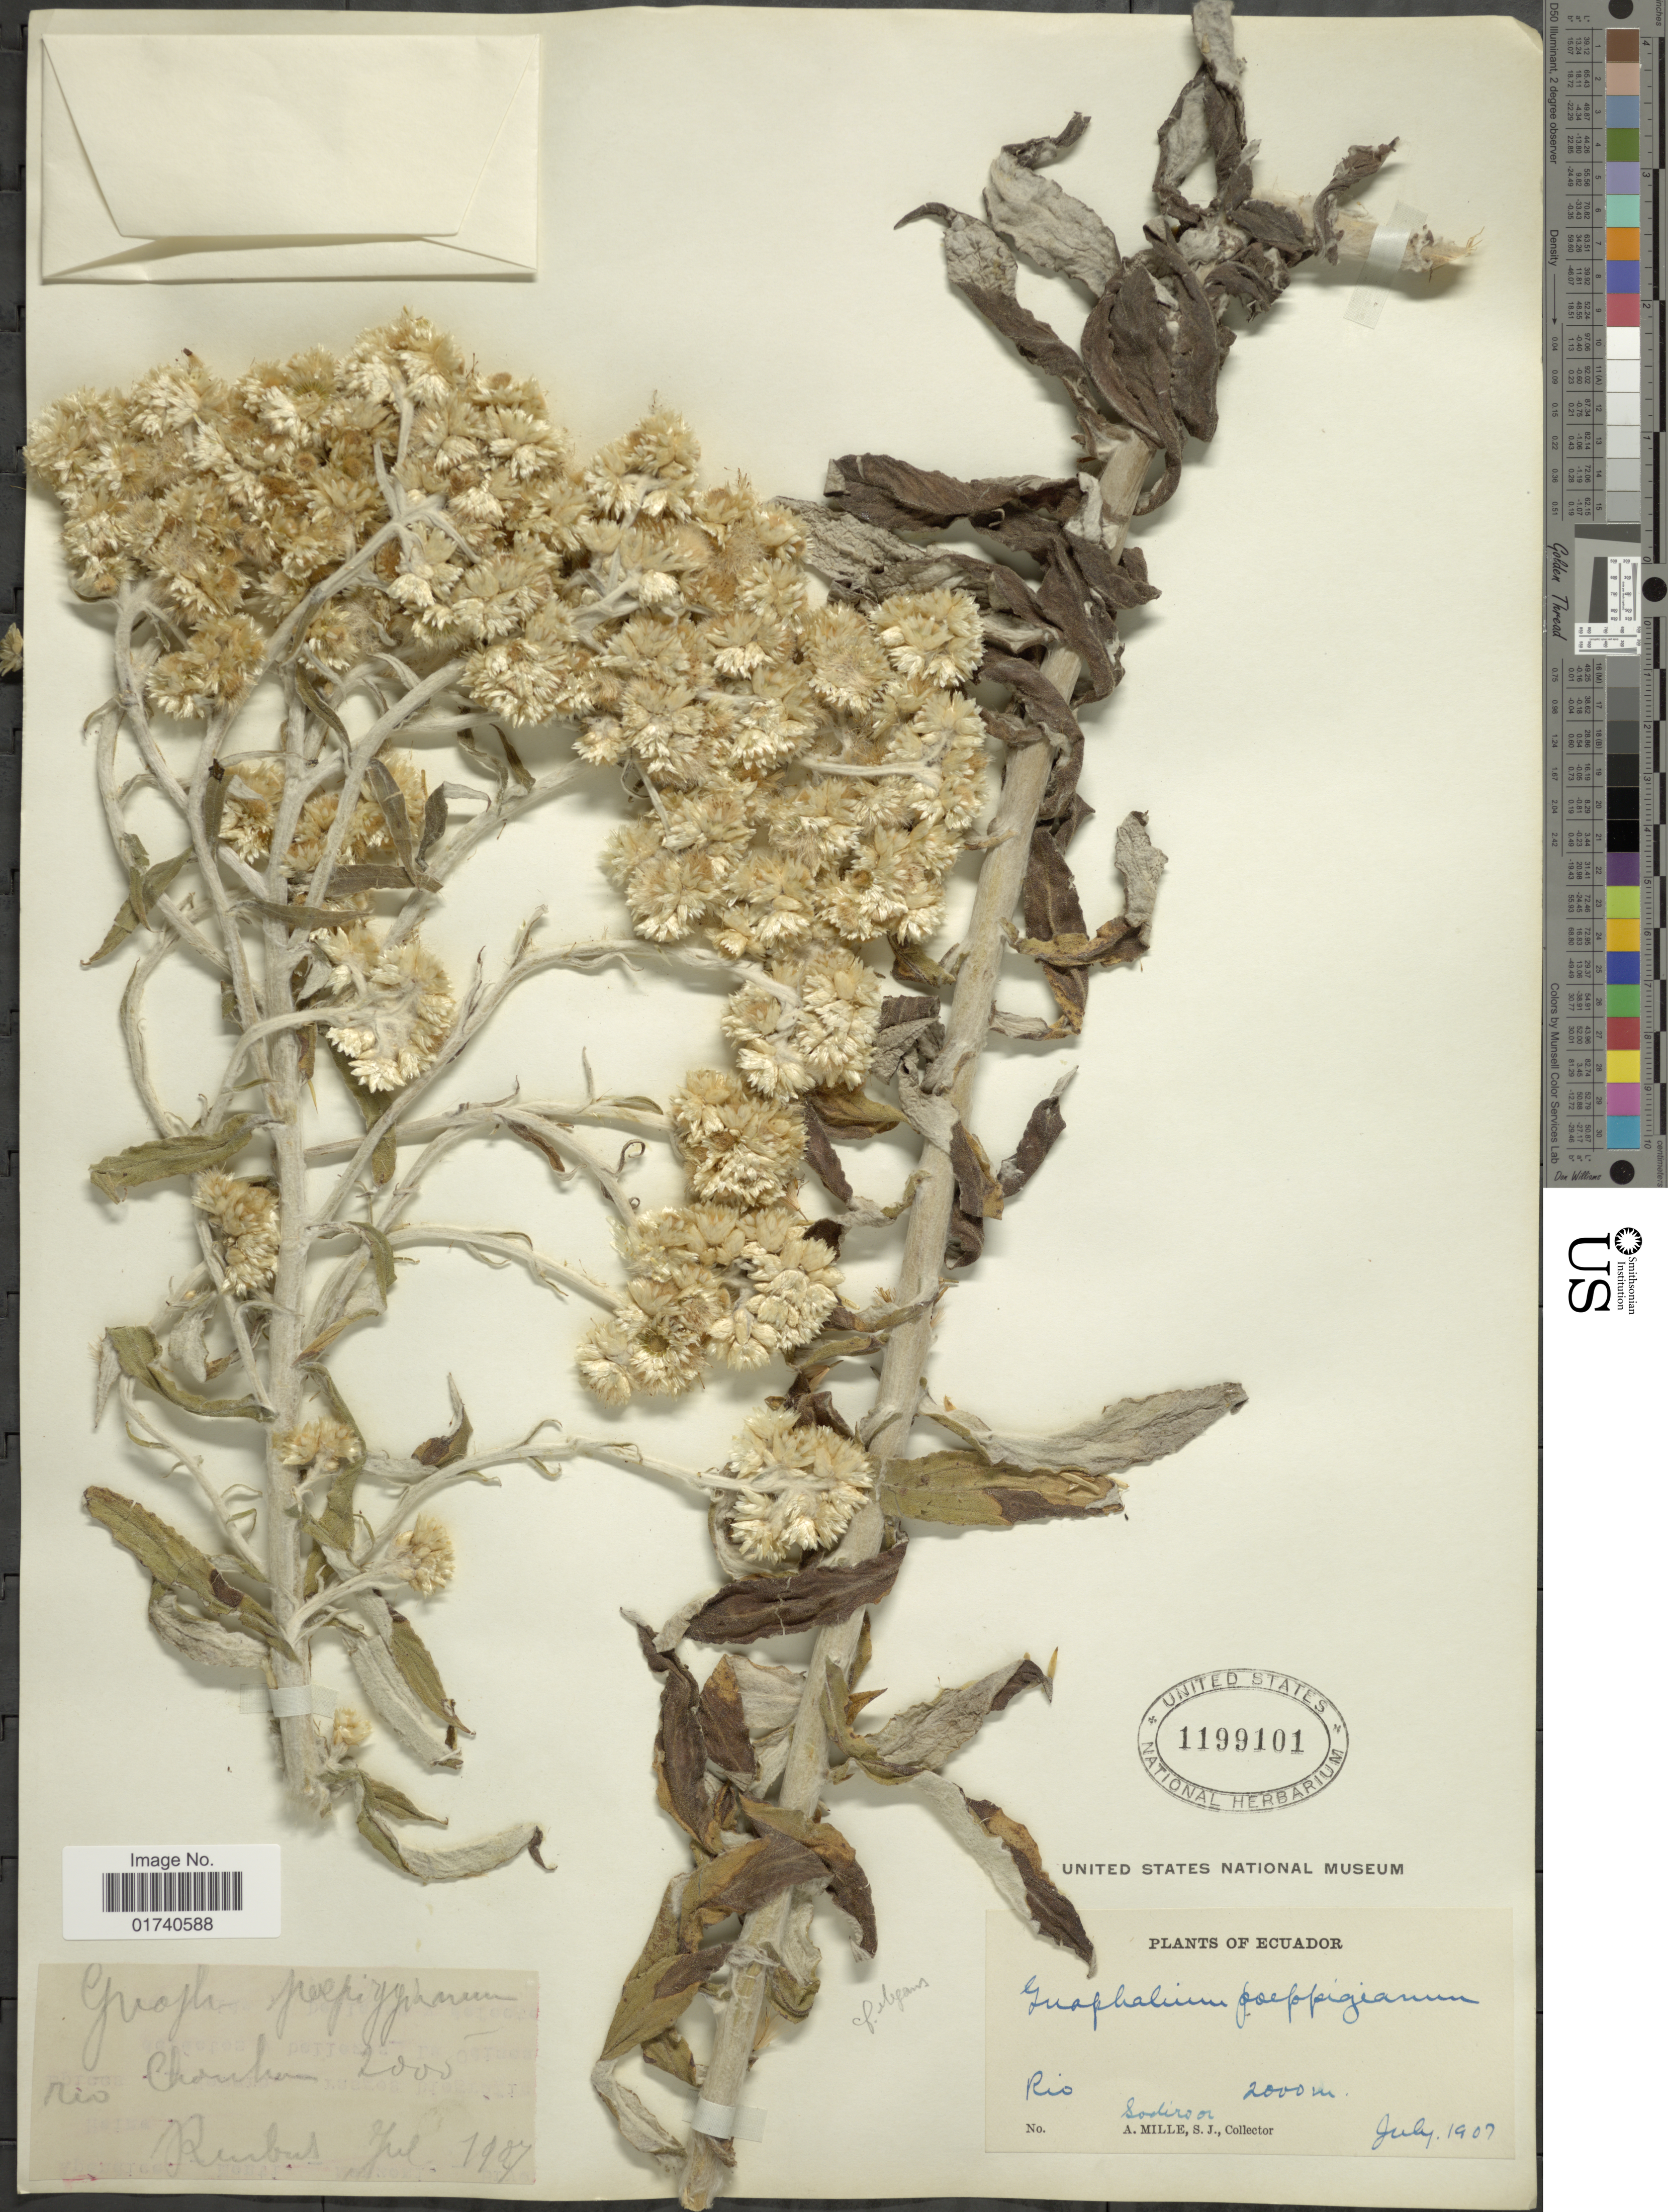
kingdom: Plantae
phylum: Tracheophyta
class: Magnoliopsida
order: Asterales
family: Asteraceae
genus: Pseudognaphalium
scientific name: Pseudognaphalium elegans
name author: (Kunth) Kartesz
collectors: Sodiro, -- & A. Mille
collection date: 1907-07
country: Ecuador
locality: Rio Chanchan.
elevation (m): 2000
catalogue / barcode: US 1199101